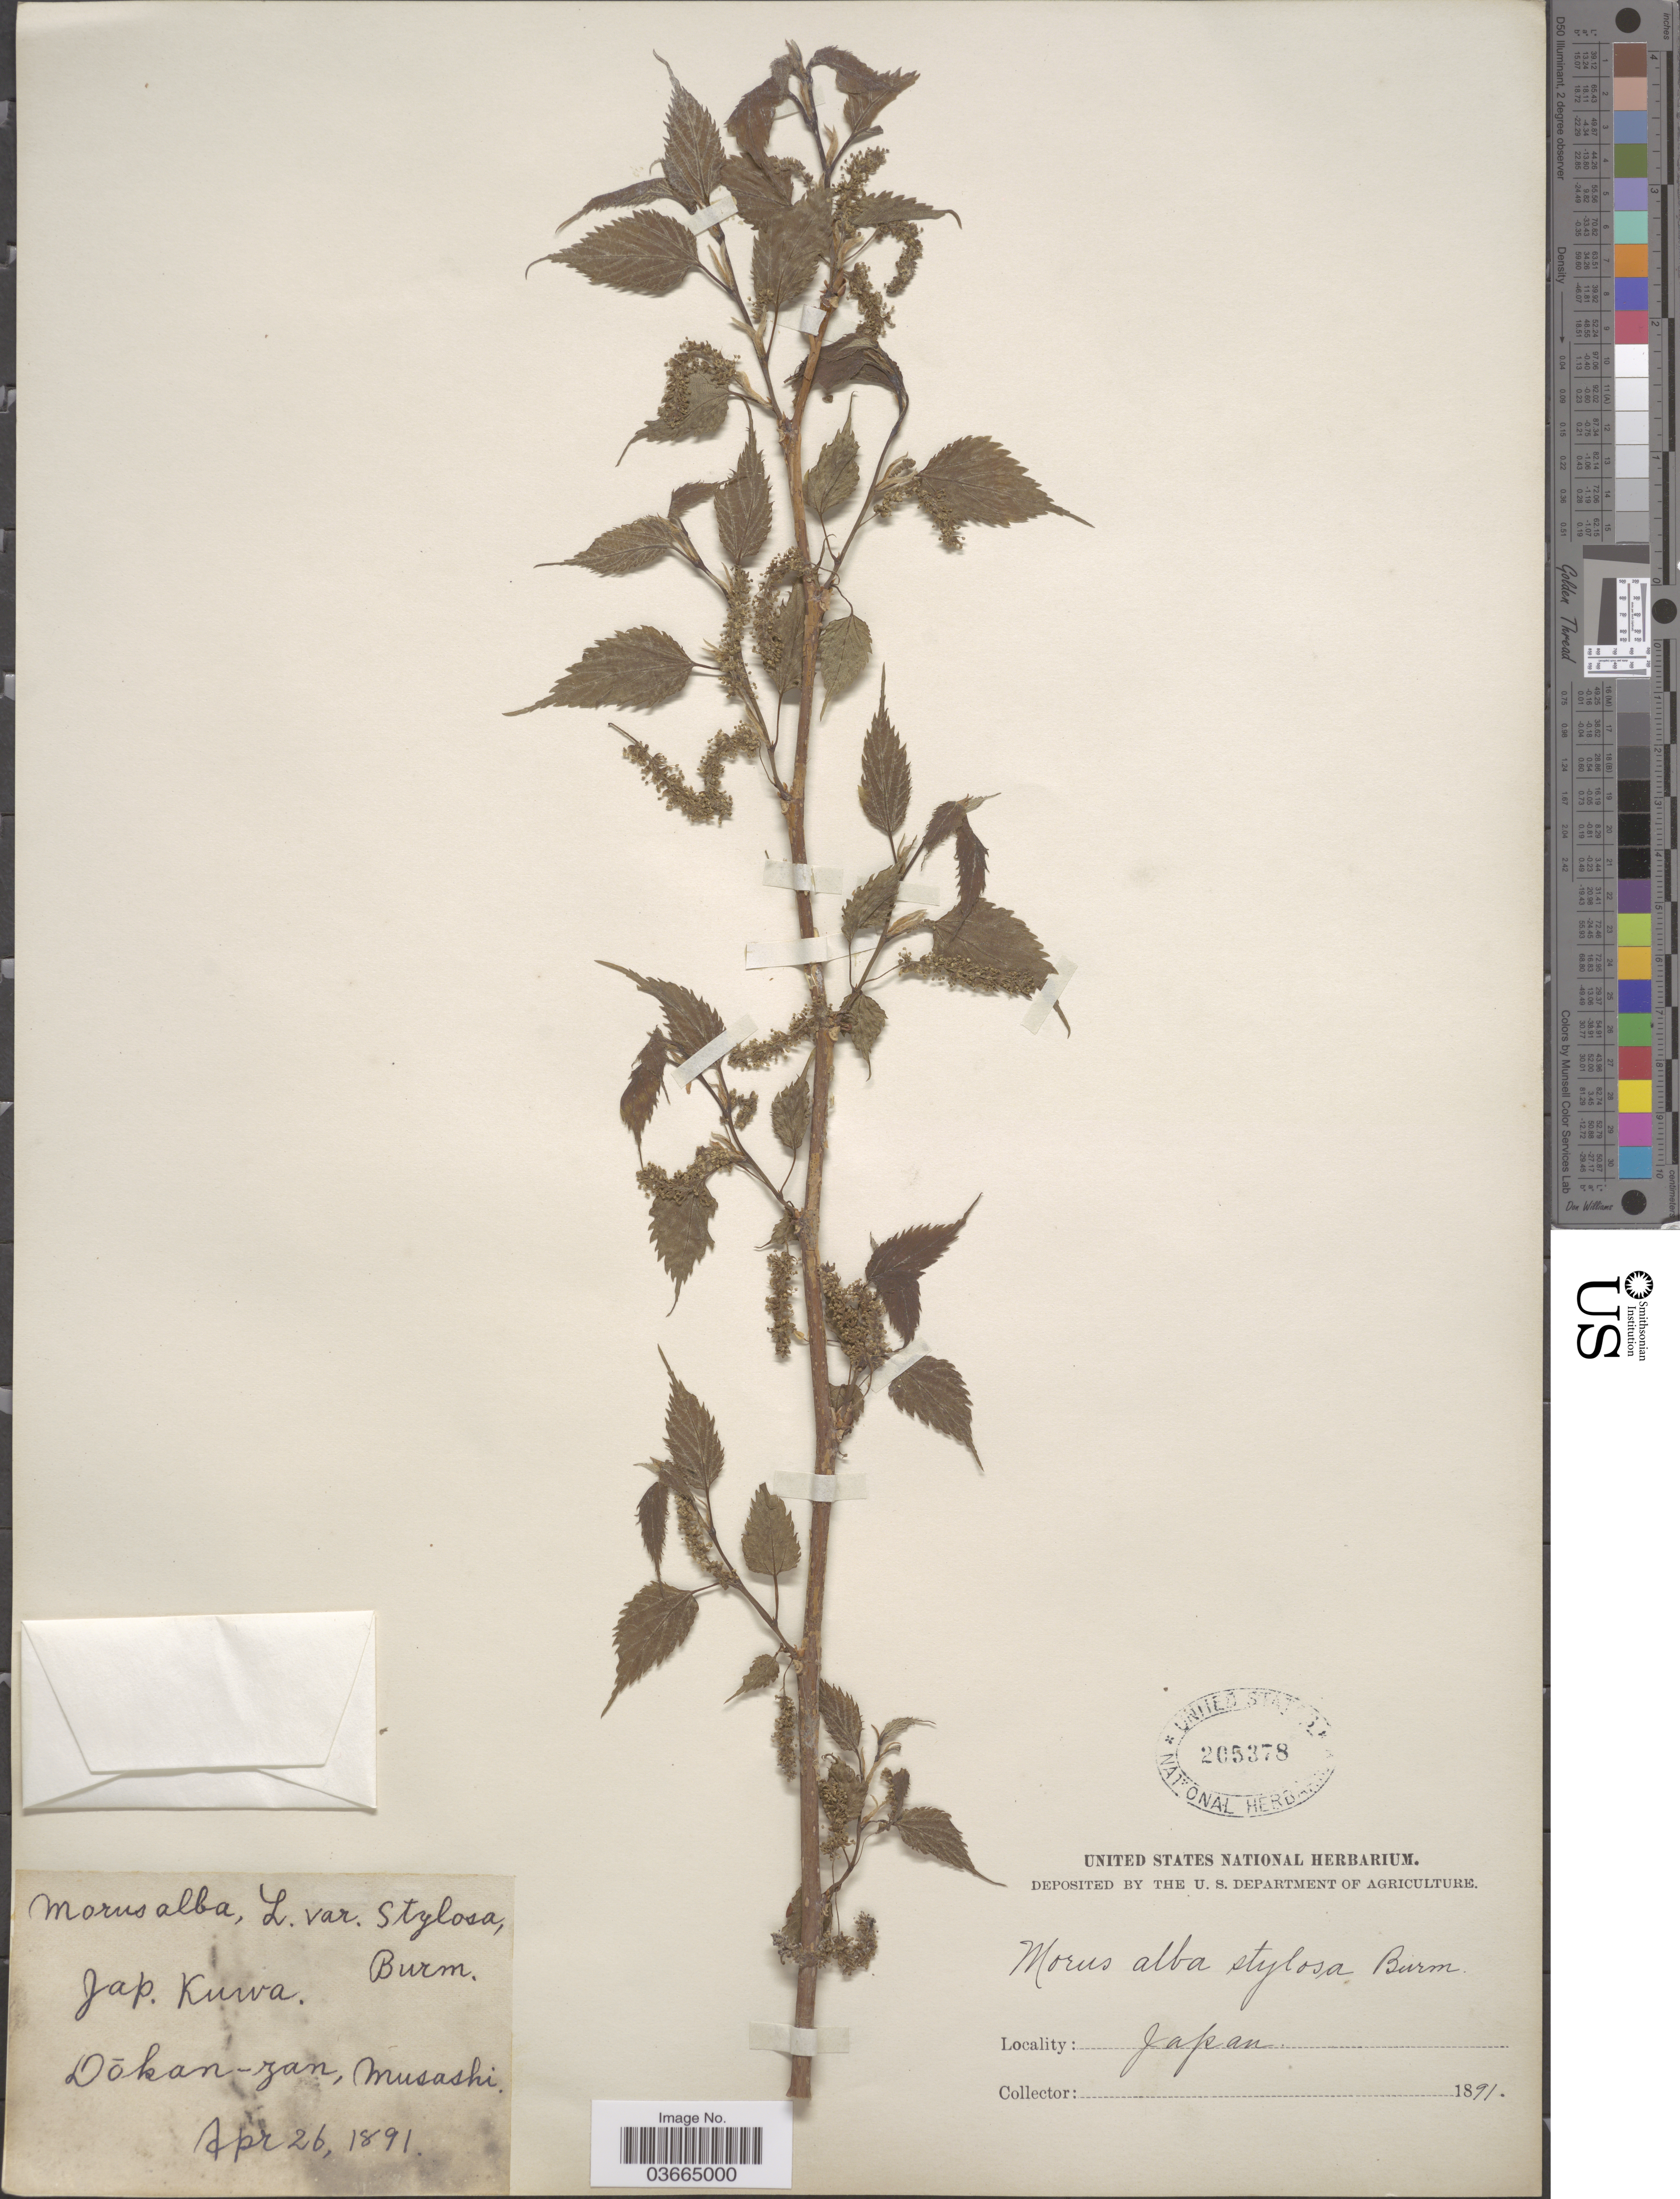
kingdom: Plantae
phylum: Tracheophyta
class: Magnoliopsida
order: Rosales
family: Moraceae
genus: Morus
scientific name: Morus alba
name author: L.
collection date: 1891-04-26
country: Japan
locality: Dókan-zan, Musashi.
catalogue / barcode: US 265378